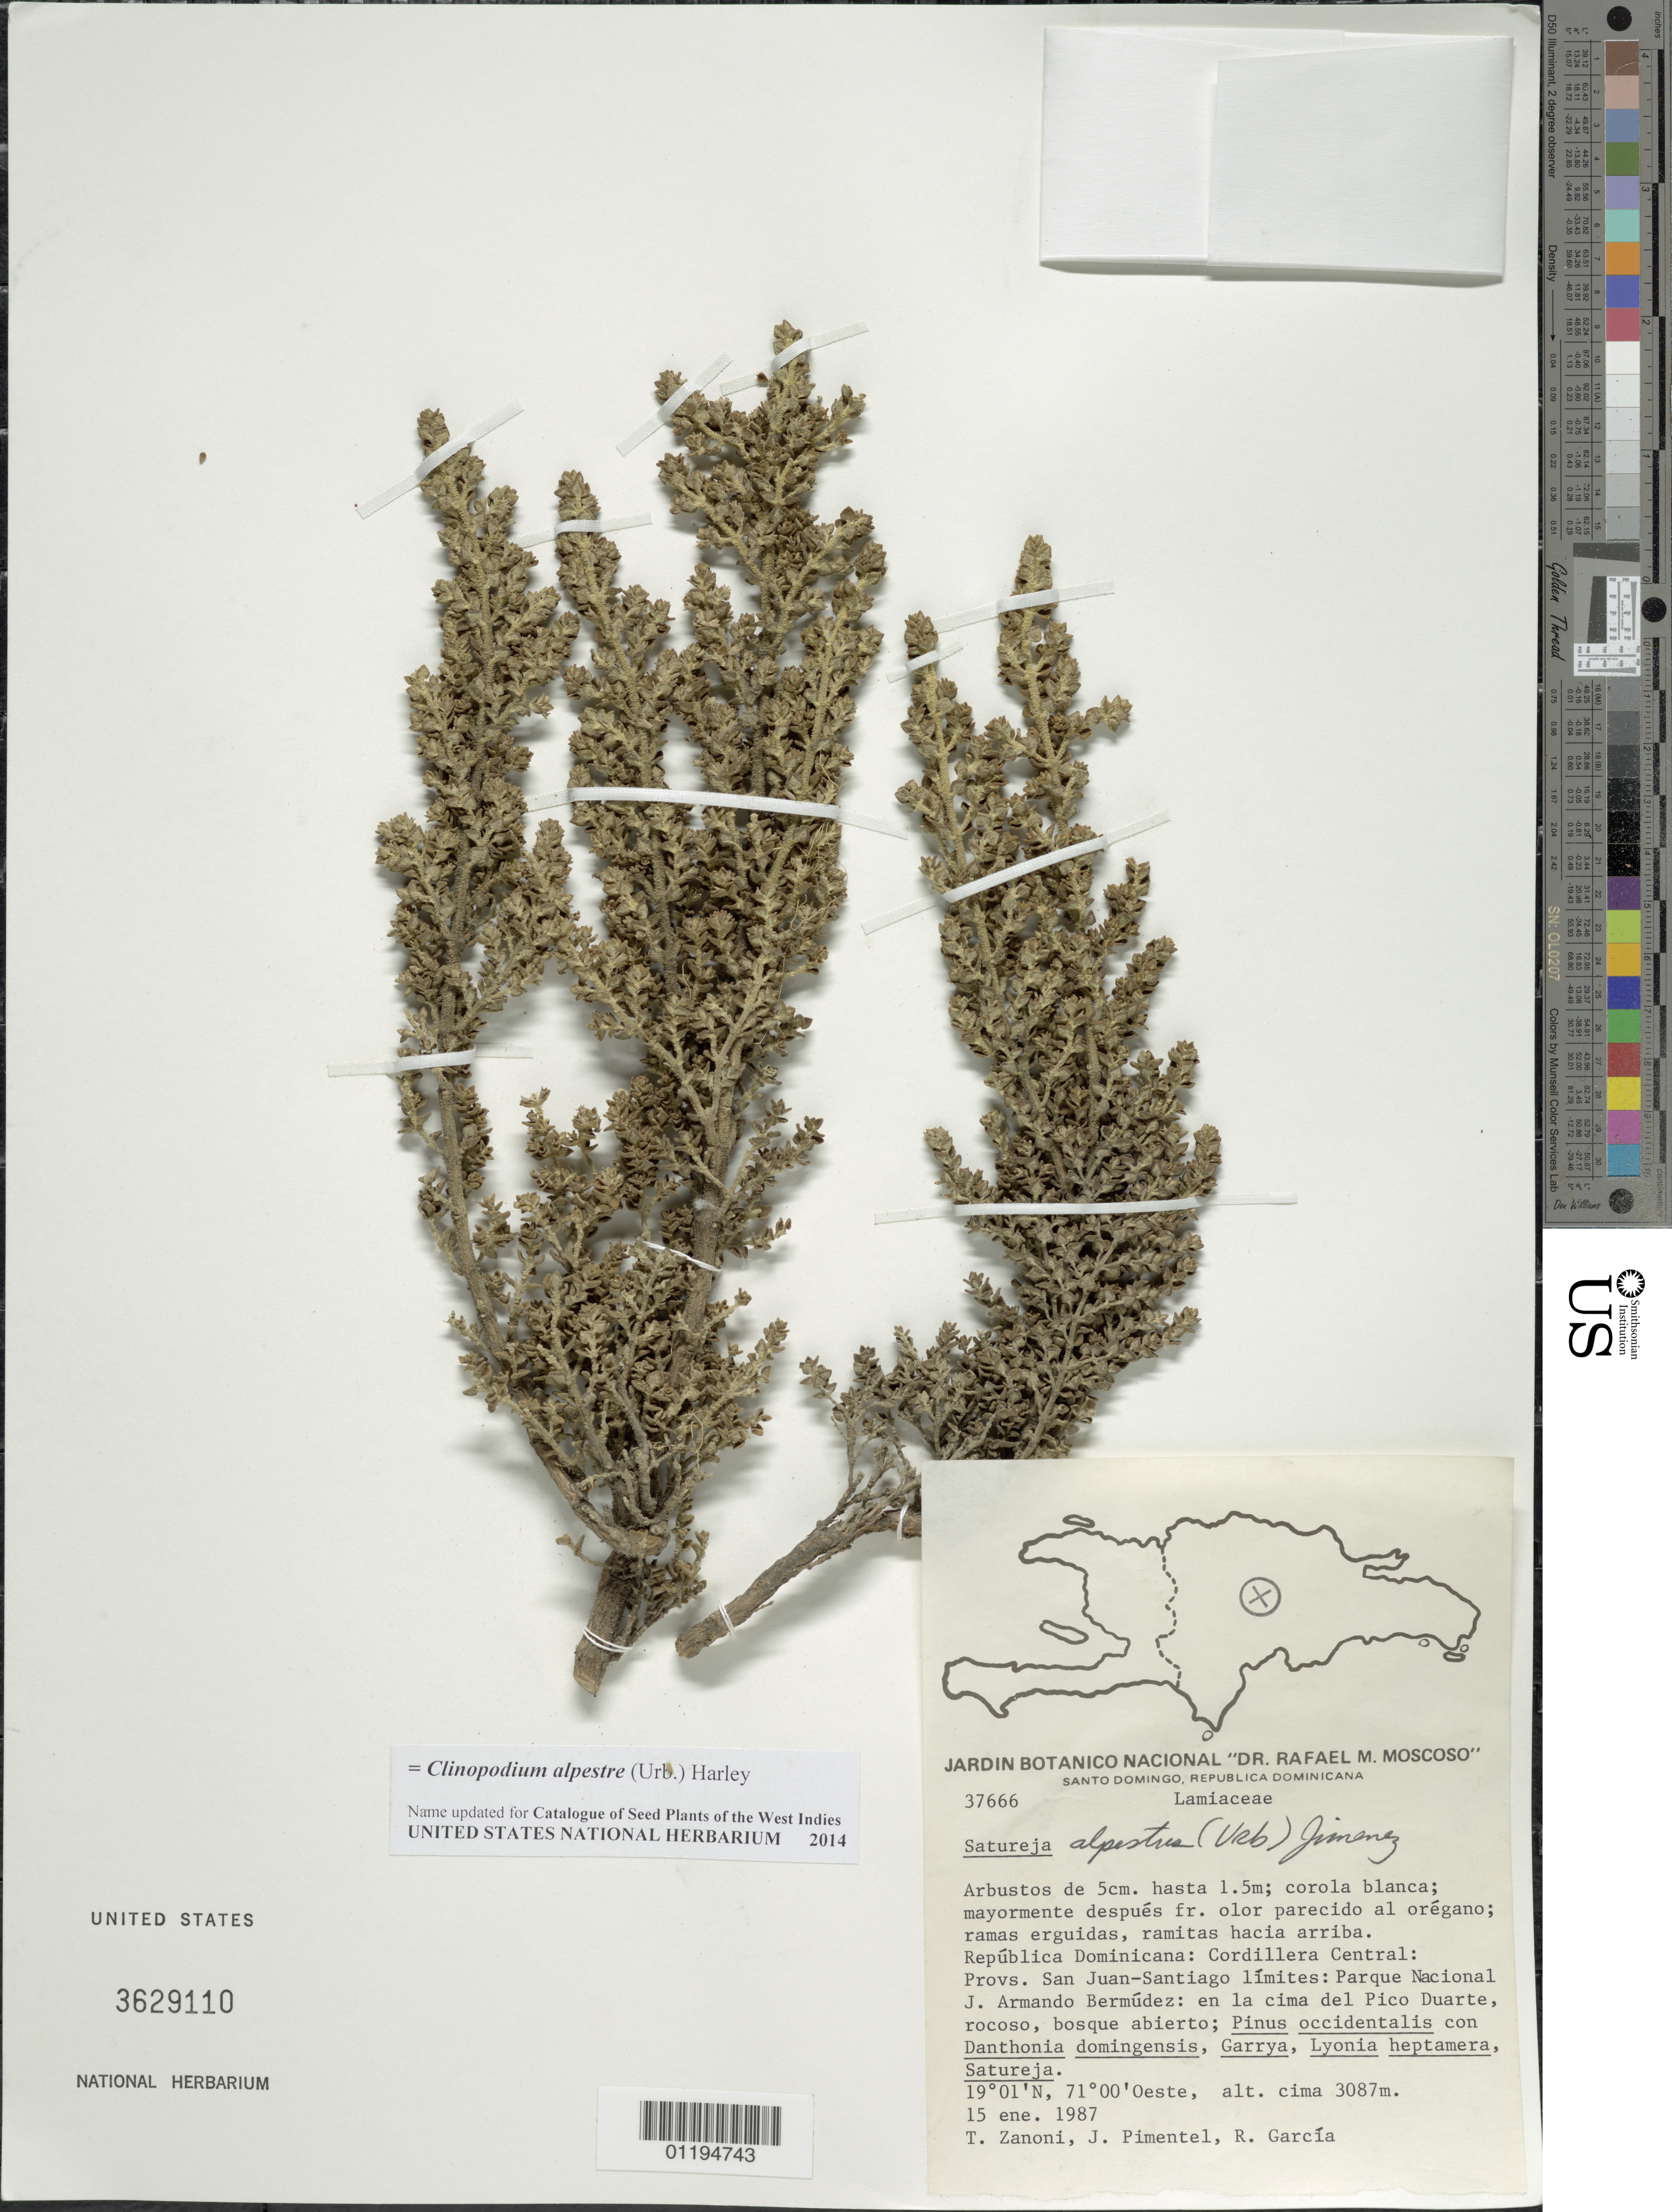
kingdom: Plantae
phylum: Tracheophyta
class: Magnoliopsida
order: Lamiales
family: Lamiaceae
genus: Clinopodium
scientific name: Clinopodium alpestre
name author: (Urb.) Harley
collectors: T. A. Zanoni, J. Pimental & R. Garcia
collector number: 37666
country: Dominican Republic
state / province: San Juan / Santiago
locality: J.A. Bermudez Nactional Park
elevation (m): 3087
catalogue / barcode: US 3629110